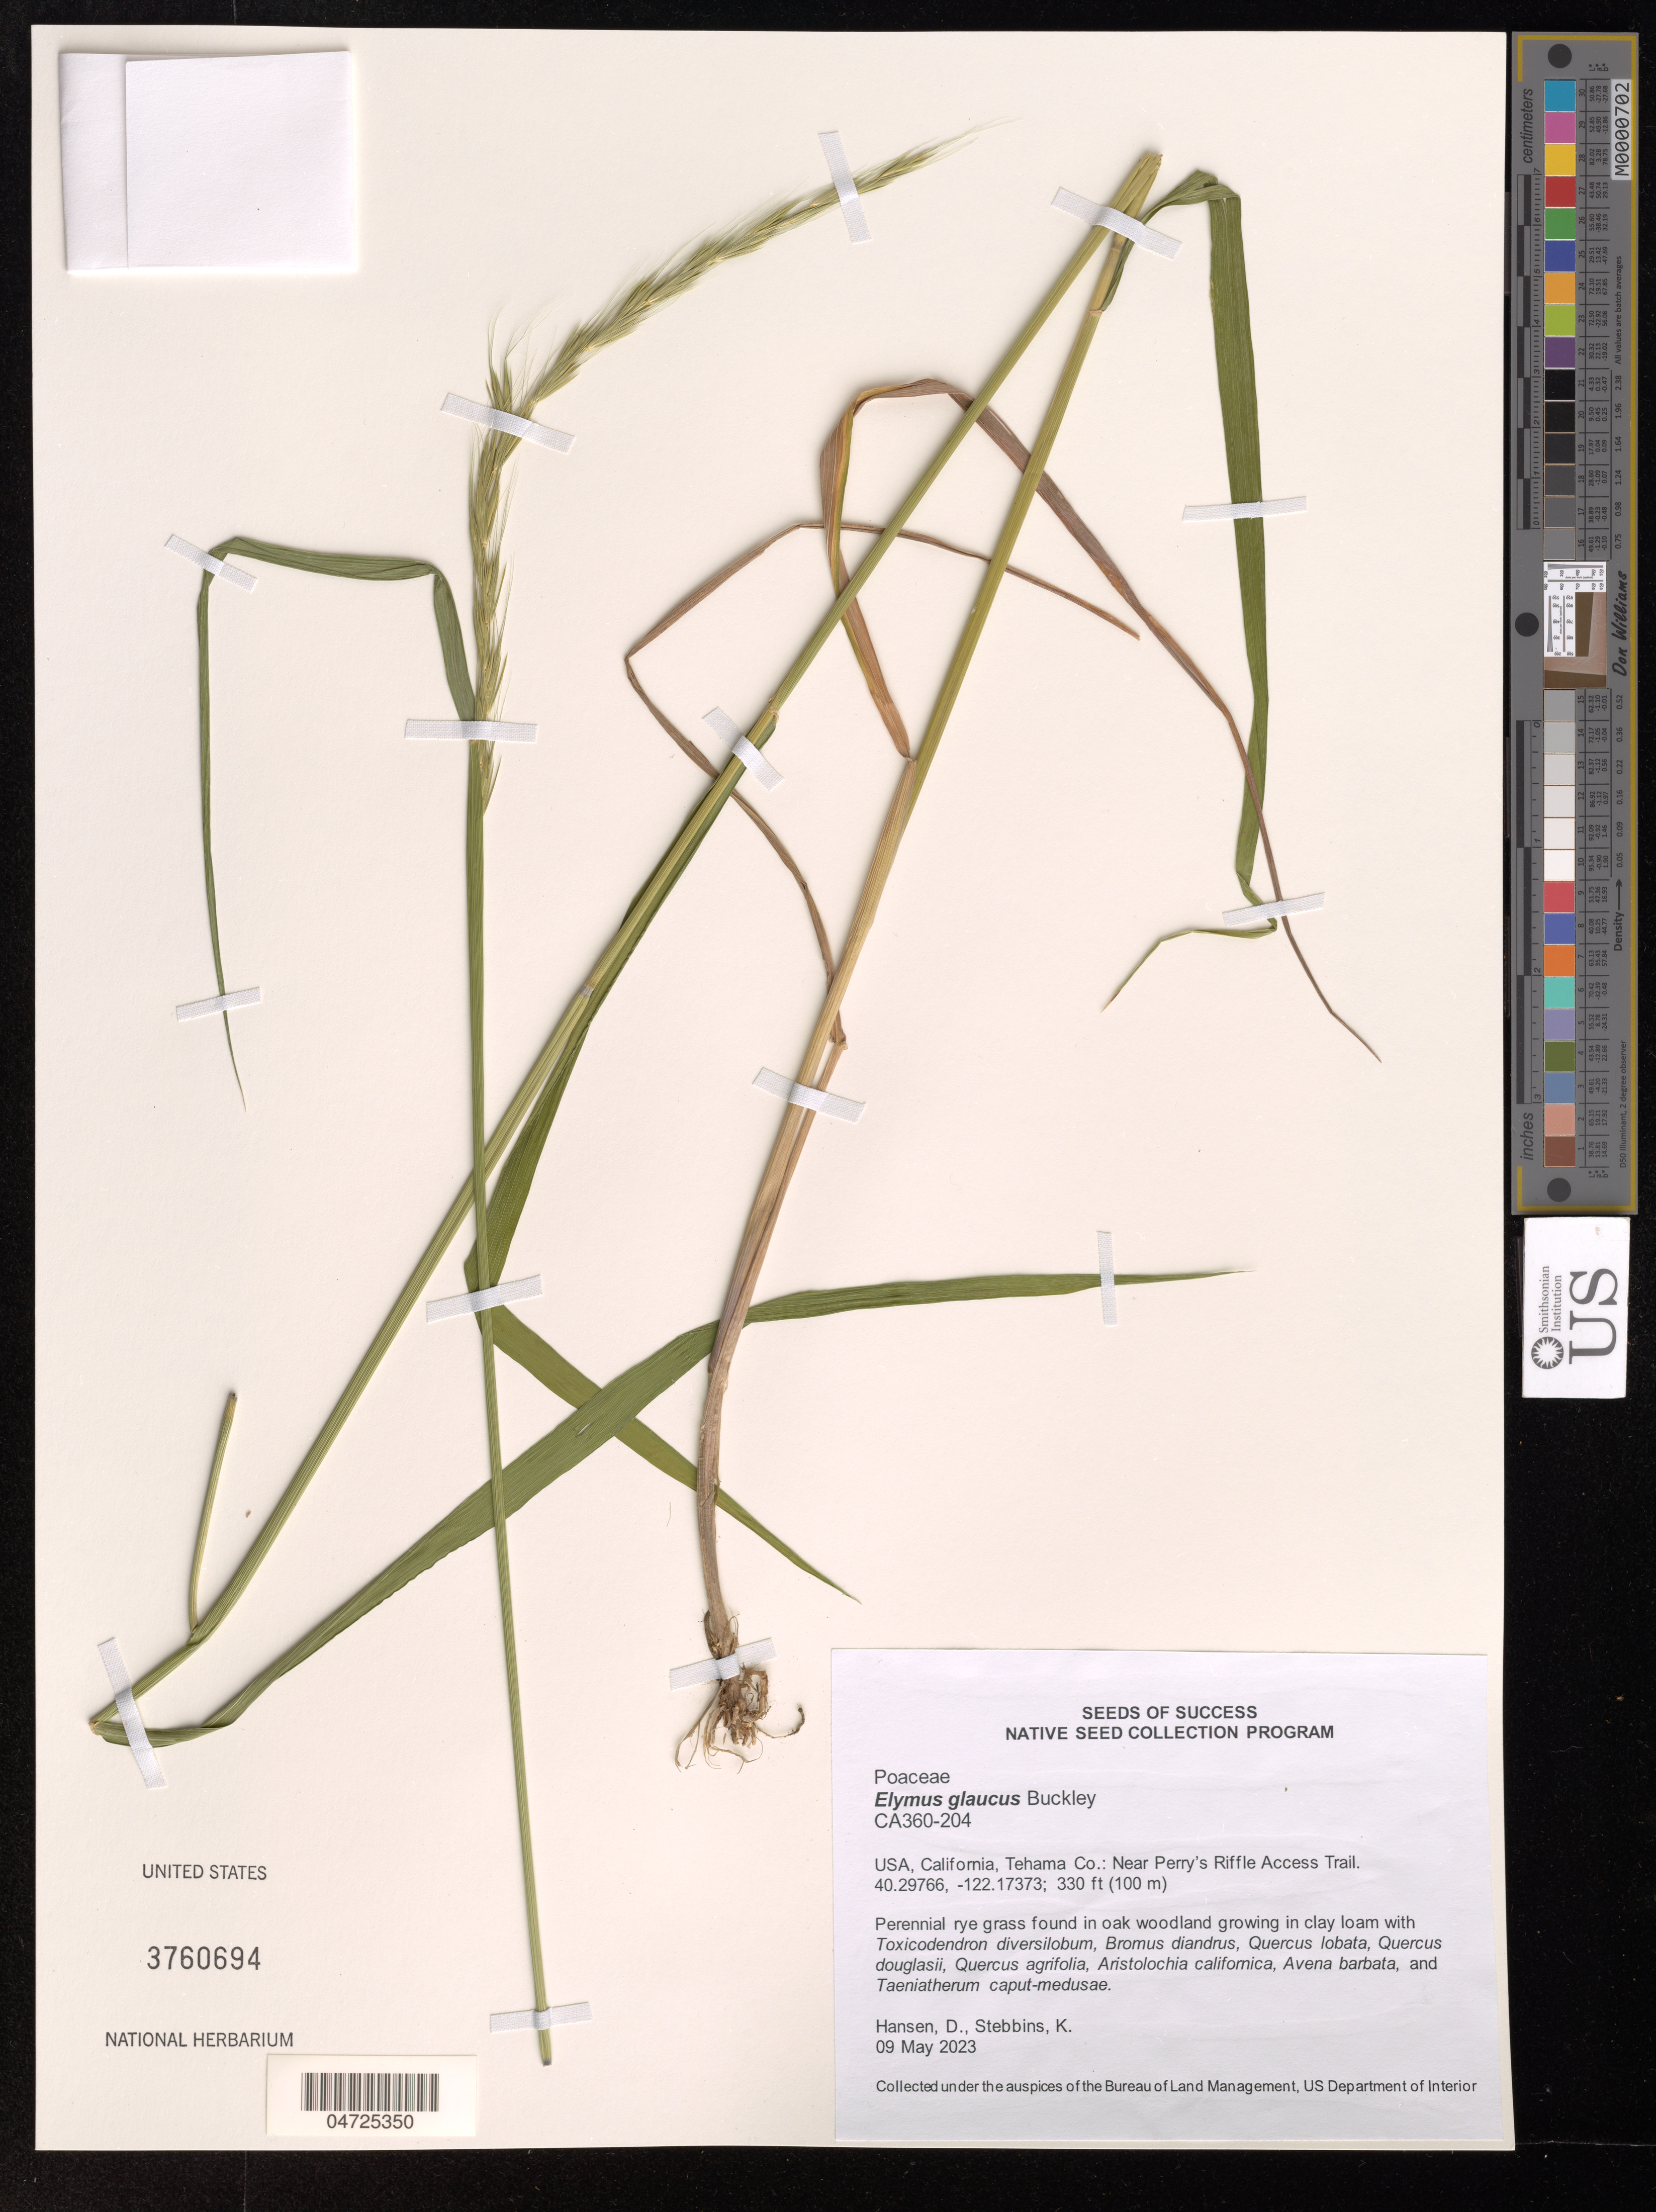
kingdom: Plantae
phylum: Tracheophyta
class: Liliopsida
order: Poales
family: Poaceae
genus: Elymus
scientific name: Elymus glaucus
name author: Buckley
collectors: D. Hansen & K. Stebbins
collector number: CA360-204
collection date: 2023-05-09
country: United States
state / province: California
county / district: Tehama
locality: Tehama Co.: Near Perry's Riffle Access Trail.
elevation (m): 101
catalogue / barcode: US 3760694